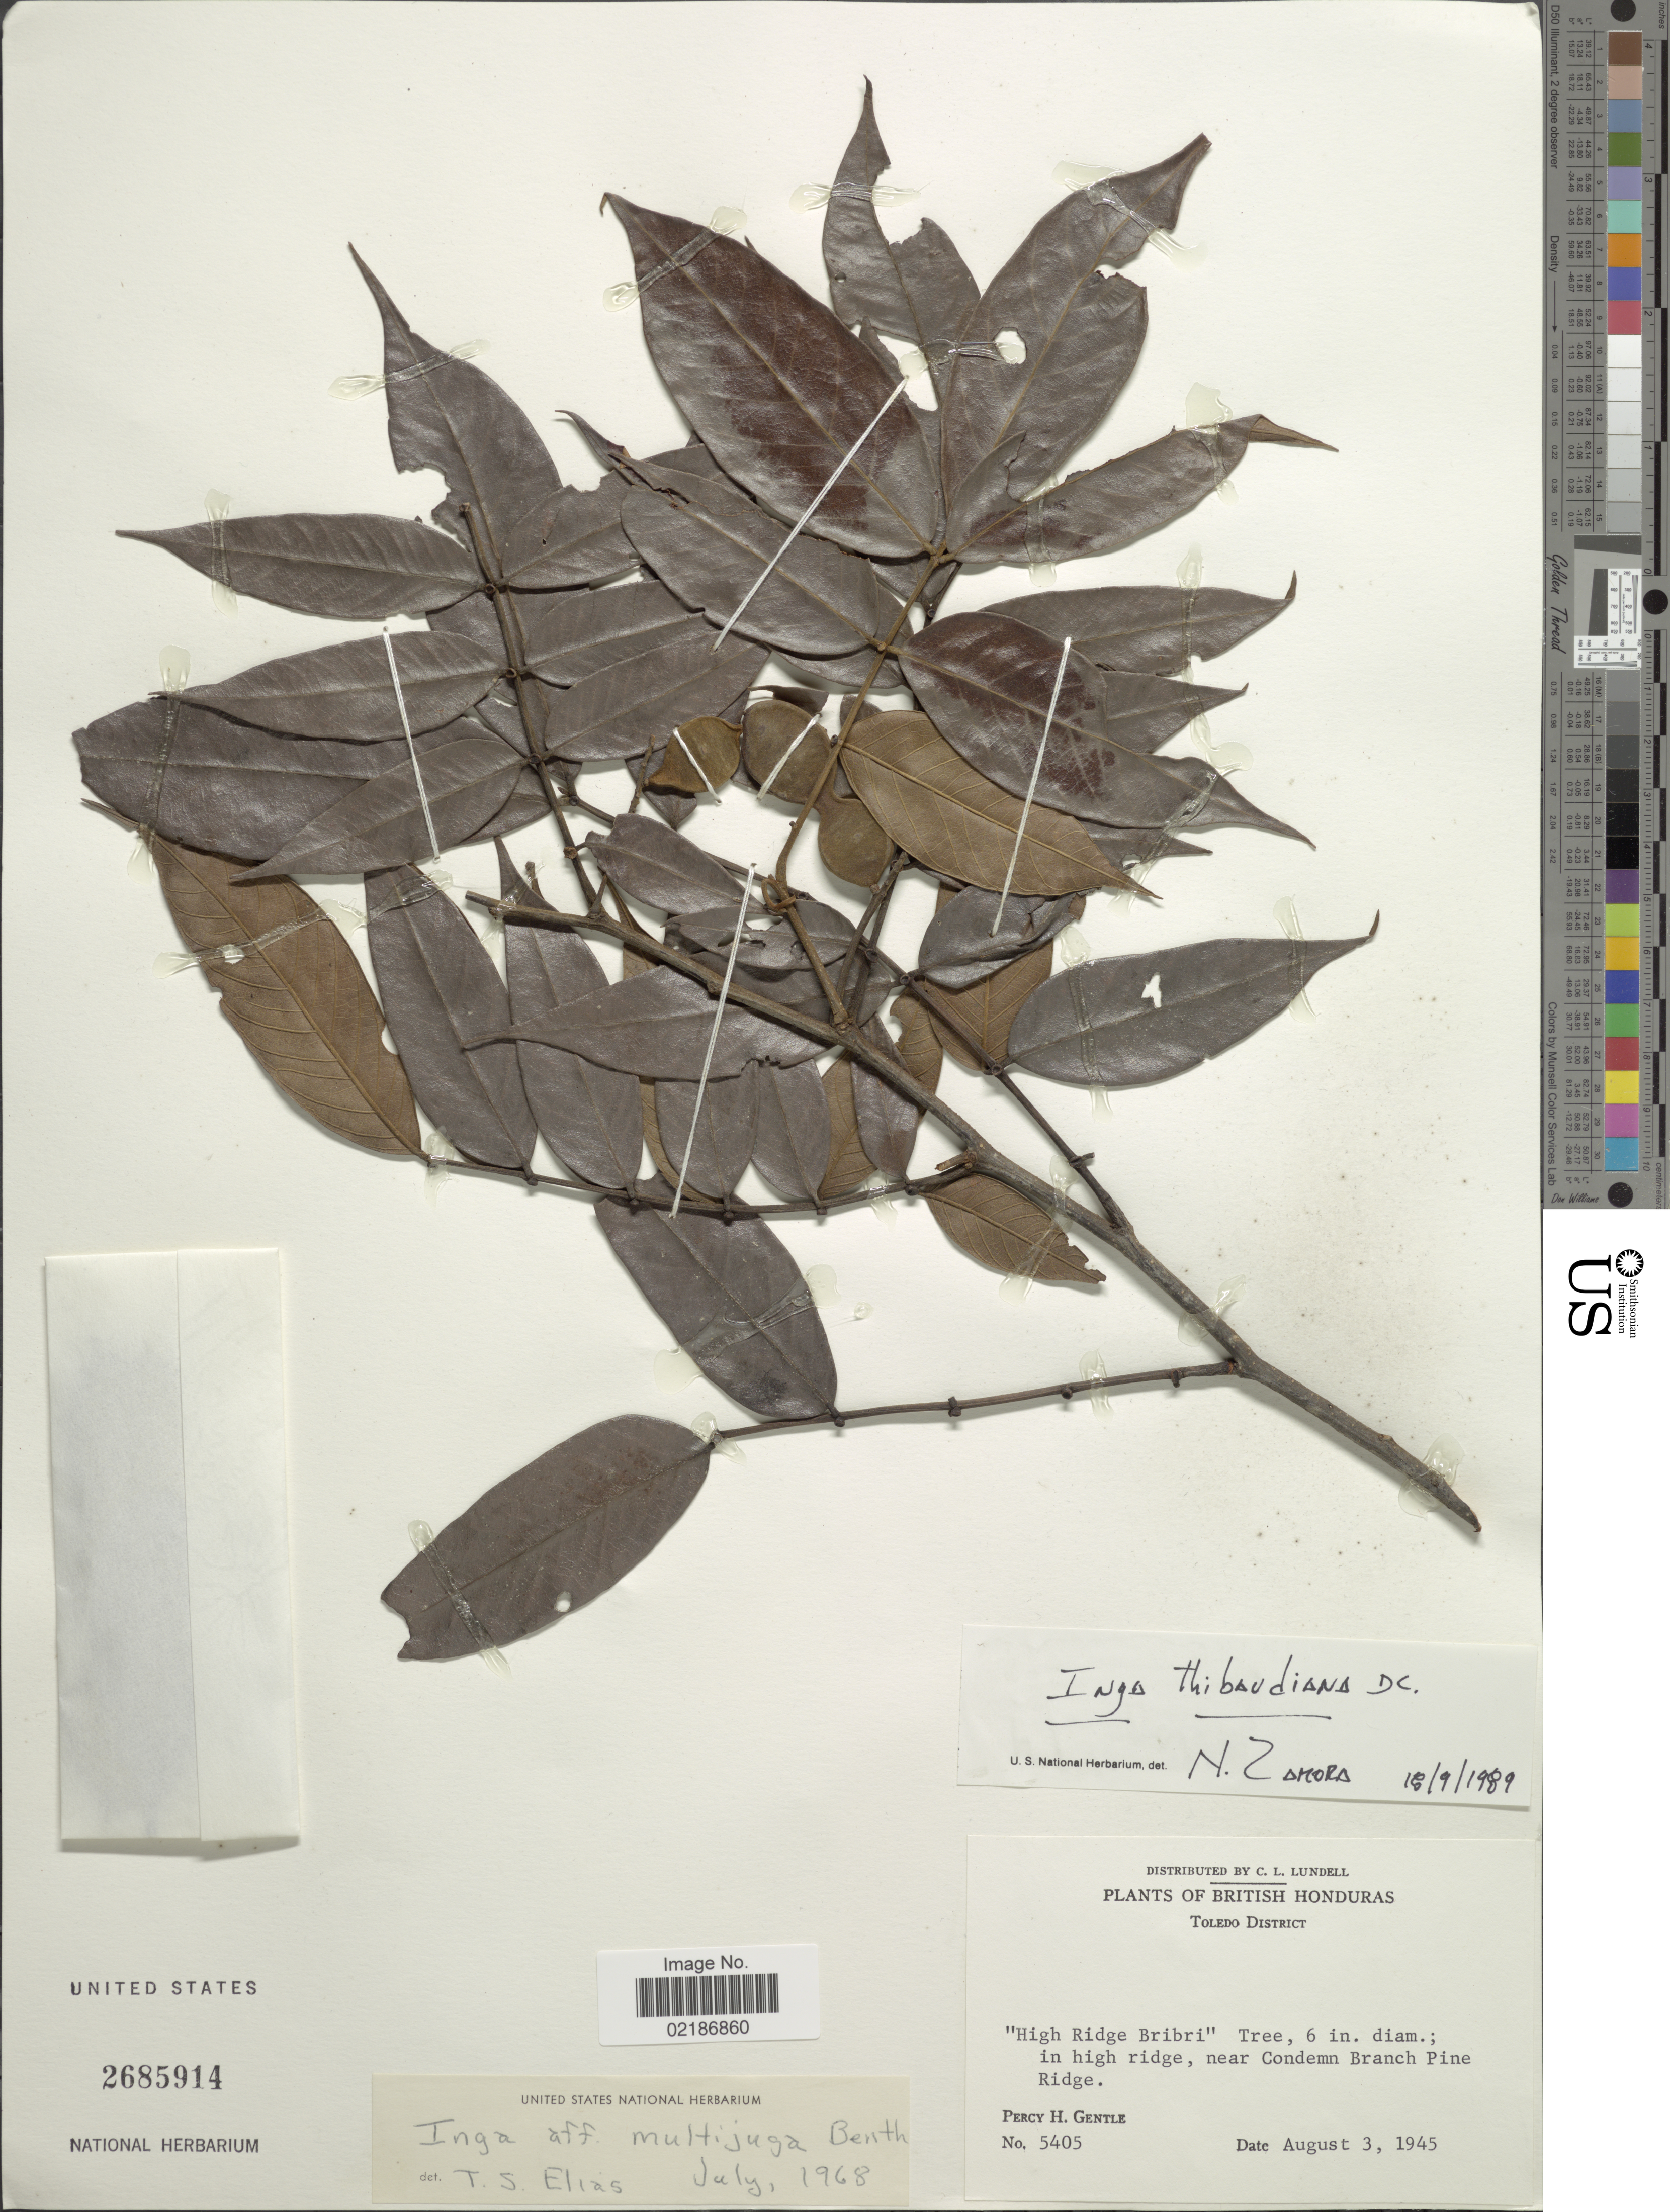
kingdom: Plantae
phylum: Tracheophyta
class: Magnoliopsida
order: Fabales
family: Fabaceae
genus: Inga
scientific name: Inga thibaudiana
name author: DC.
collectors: P. H. Gentle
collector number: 5405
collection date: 1945-08-03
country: Belize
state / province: Toledo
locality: British Honduas, near Condemn Branch Pine Ridge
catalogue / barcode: US 2685914